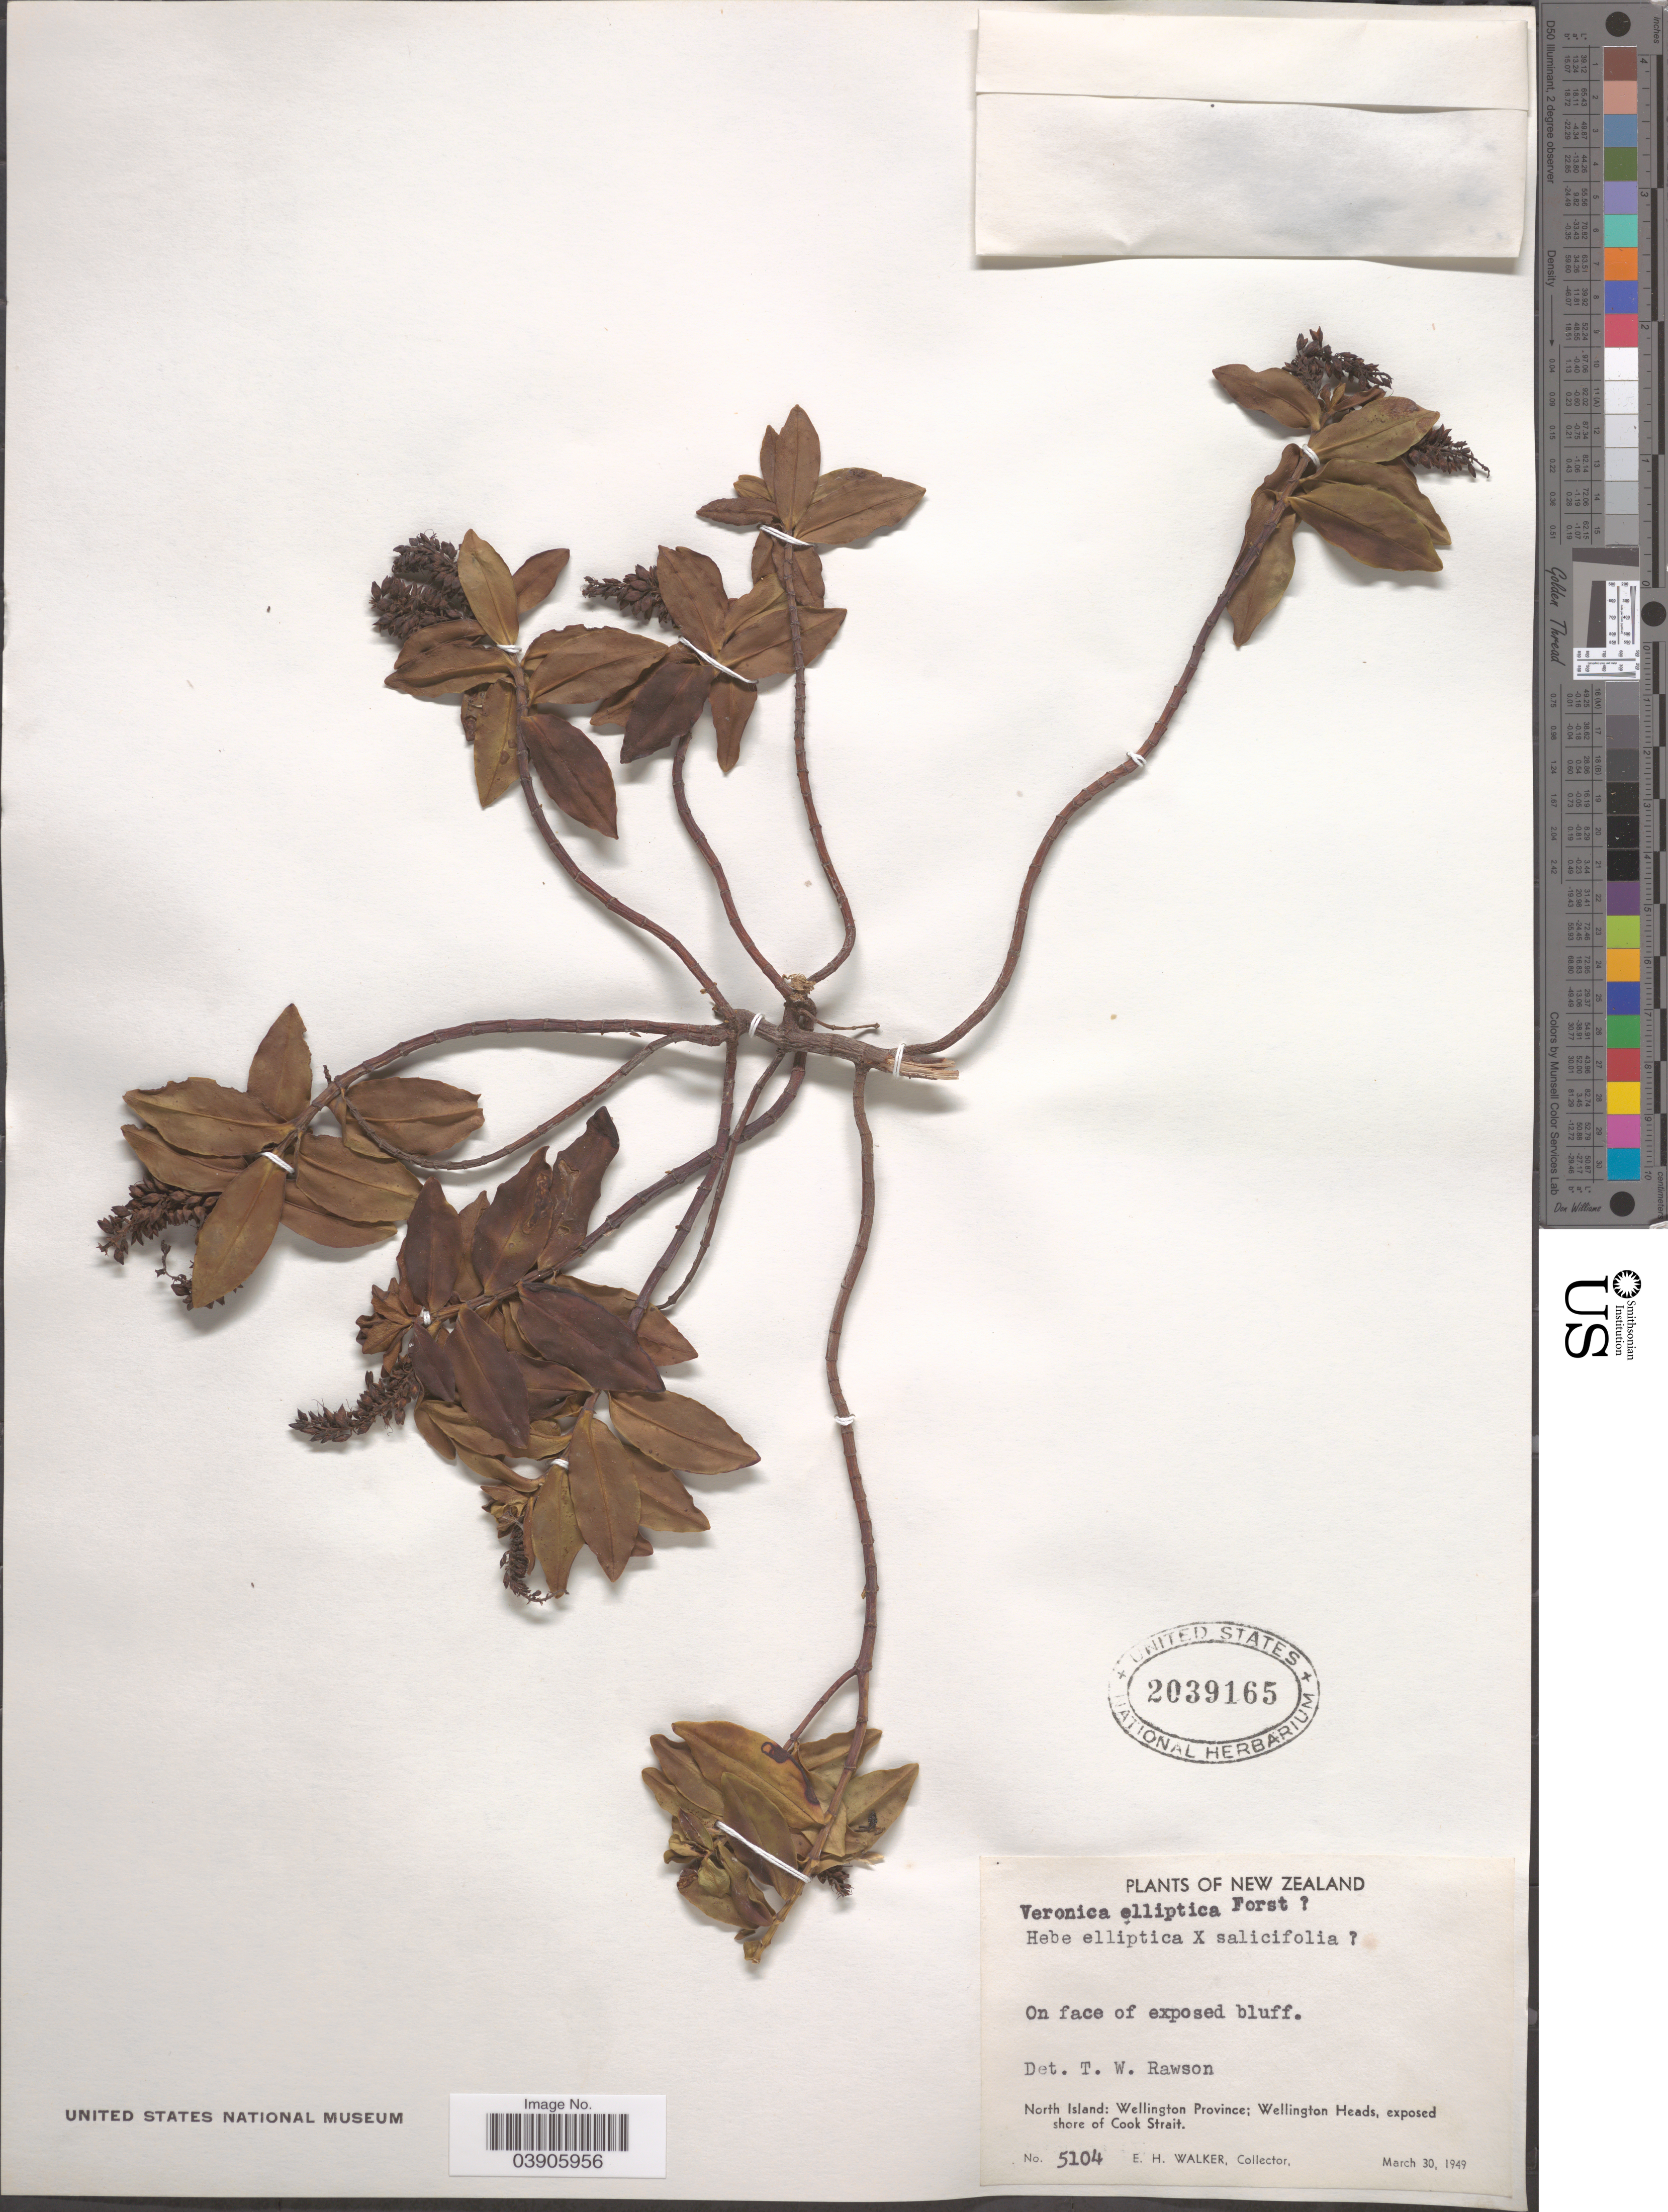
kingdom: Plantae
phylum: Tracheophyta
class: Magnoliopsida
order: Lamiales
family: Plantaginaceae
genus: Hebe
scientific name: Hebe elliptica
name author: (G. Forst.) Pennell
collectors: E. H. Walker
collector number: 5104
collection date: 1949-03-30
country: New Zealand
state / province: Wellington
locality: North Island: Wellington Heads, exposed shore of Cook Strait.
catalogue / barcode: US 2039165